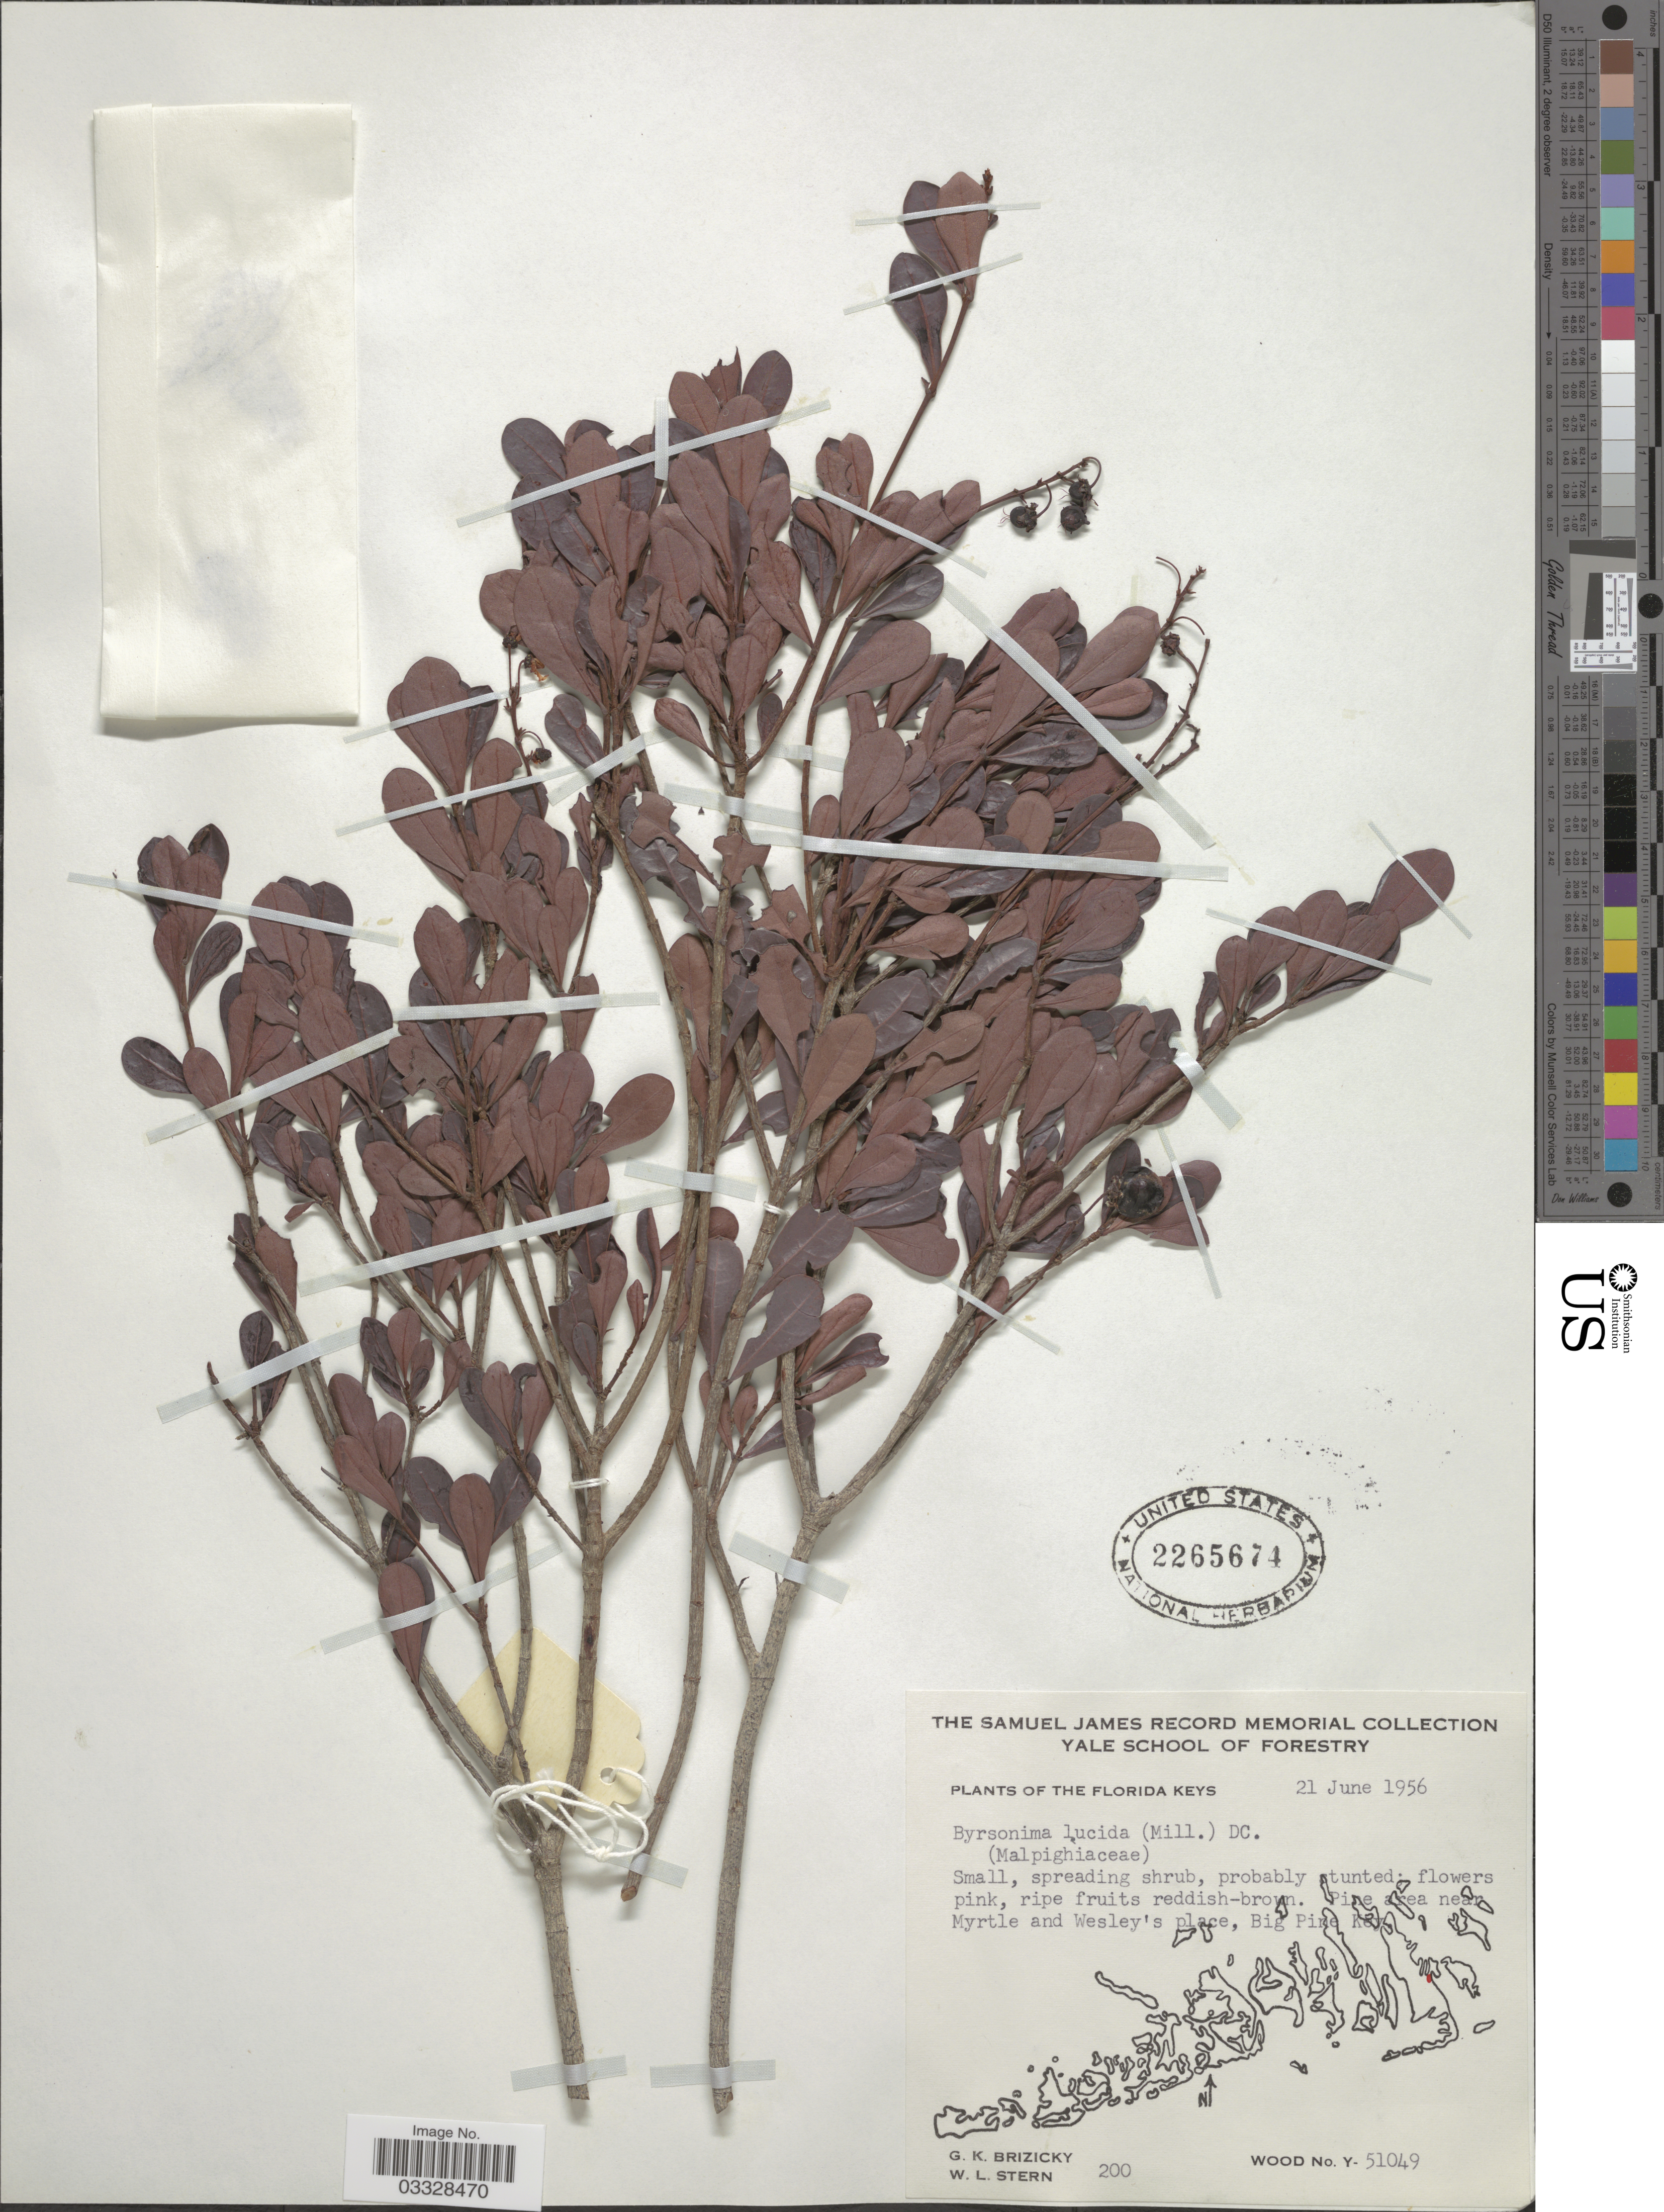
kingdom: Plantae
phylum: Tracheophyta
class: Magnoliopsida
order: Malpighiales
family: Malpighiaceae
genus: Byrsonima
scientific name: Byrsonima lucida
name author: (Mill.) DC.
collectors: G. K. Brizicky & W. L. Stern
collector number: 200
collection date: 1956-06-21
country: United States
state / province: Florida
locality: The Florida Keys. Pine area near Myrtle and Wesley's place, Big Pine Key.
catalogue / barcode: US 2265674